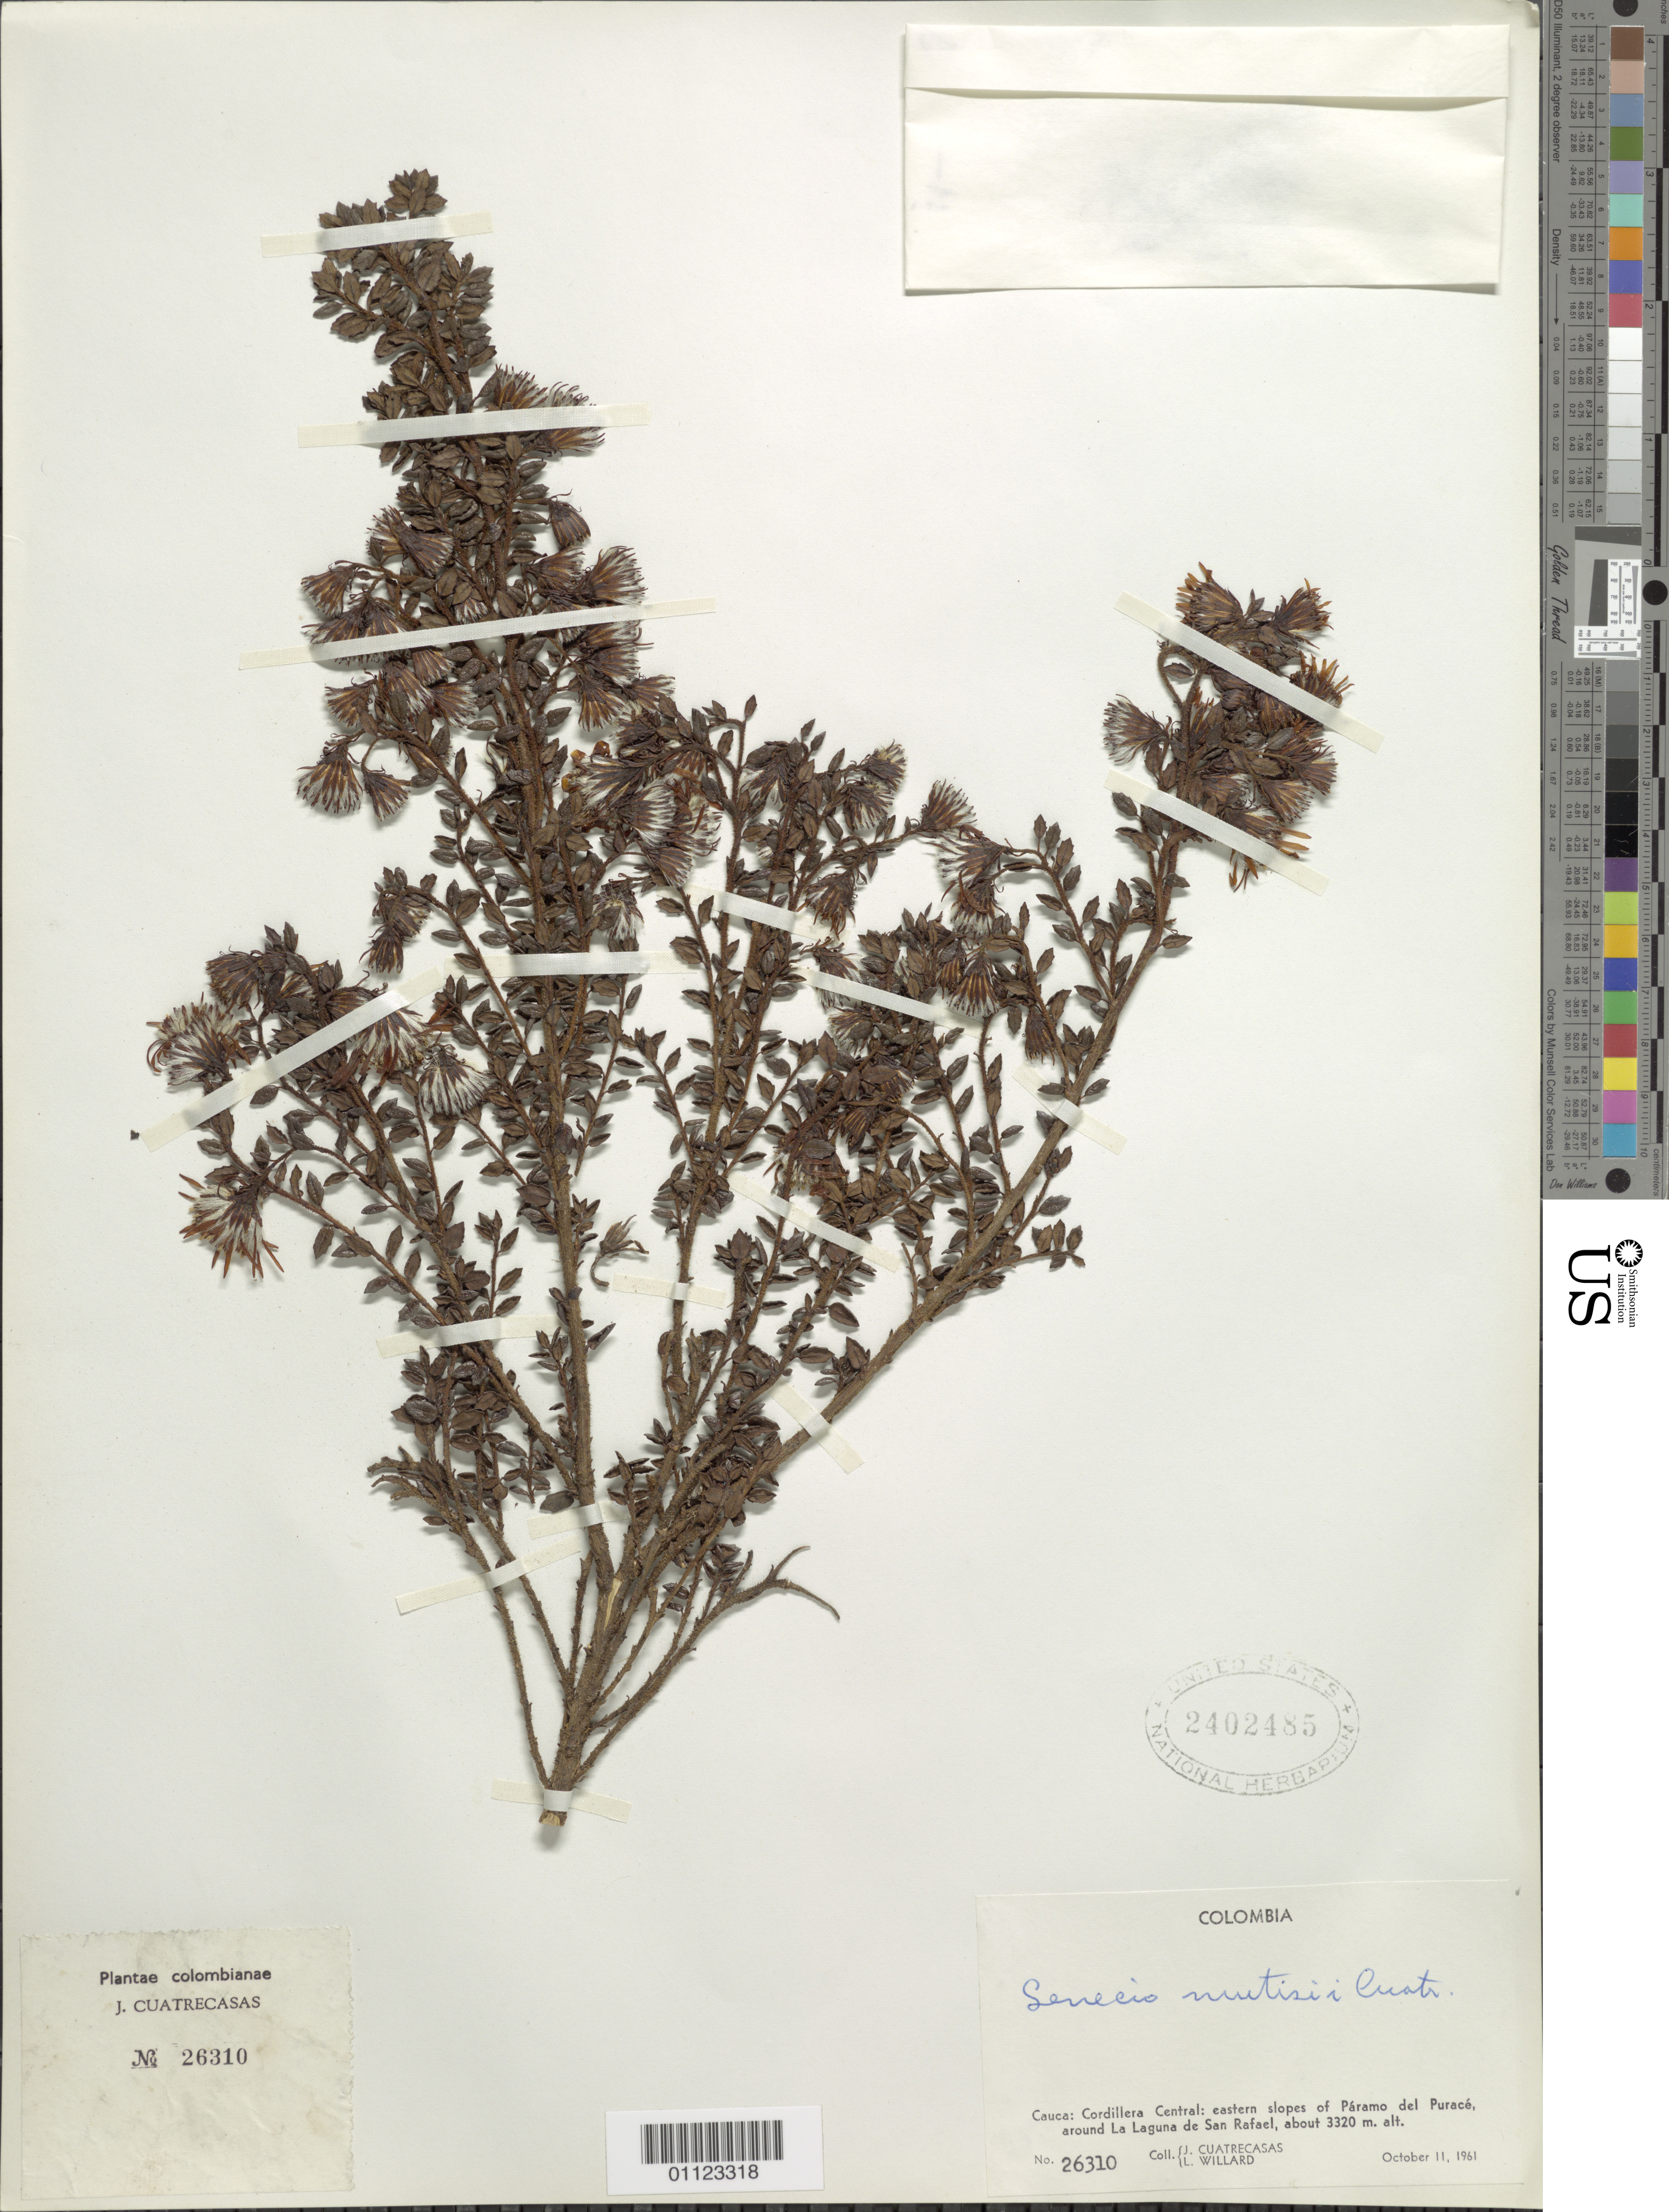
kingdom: Plantae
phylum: Tracheophyta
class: Magnoliopsida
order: Asterales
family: Asteraceae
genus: Pentacalia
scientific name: Pentacalia mutisii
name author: (Cuatrec.) Cuatrec.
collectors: J. Cuatrecasas & L. Willard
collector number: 26310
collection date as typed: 11 Oct 1961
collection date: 1961-10-11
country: Colombia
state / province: Cauca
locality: Cordillera Central: eastern slopes of Páramo del Purace, around la Laguna de San Rafael.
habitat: Paramo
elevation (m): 3320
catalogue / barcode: US 2402485